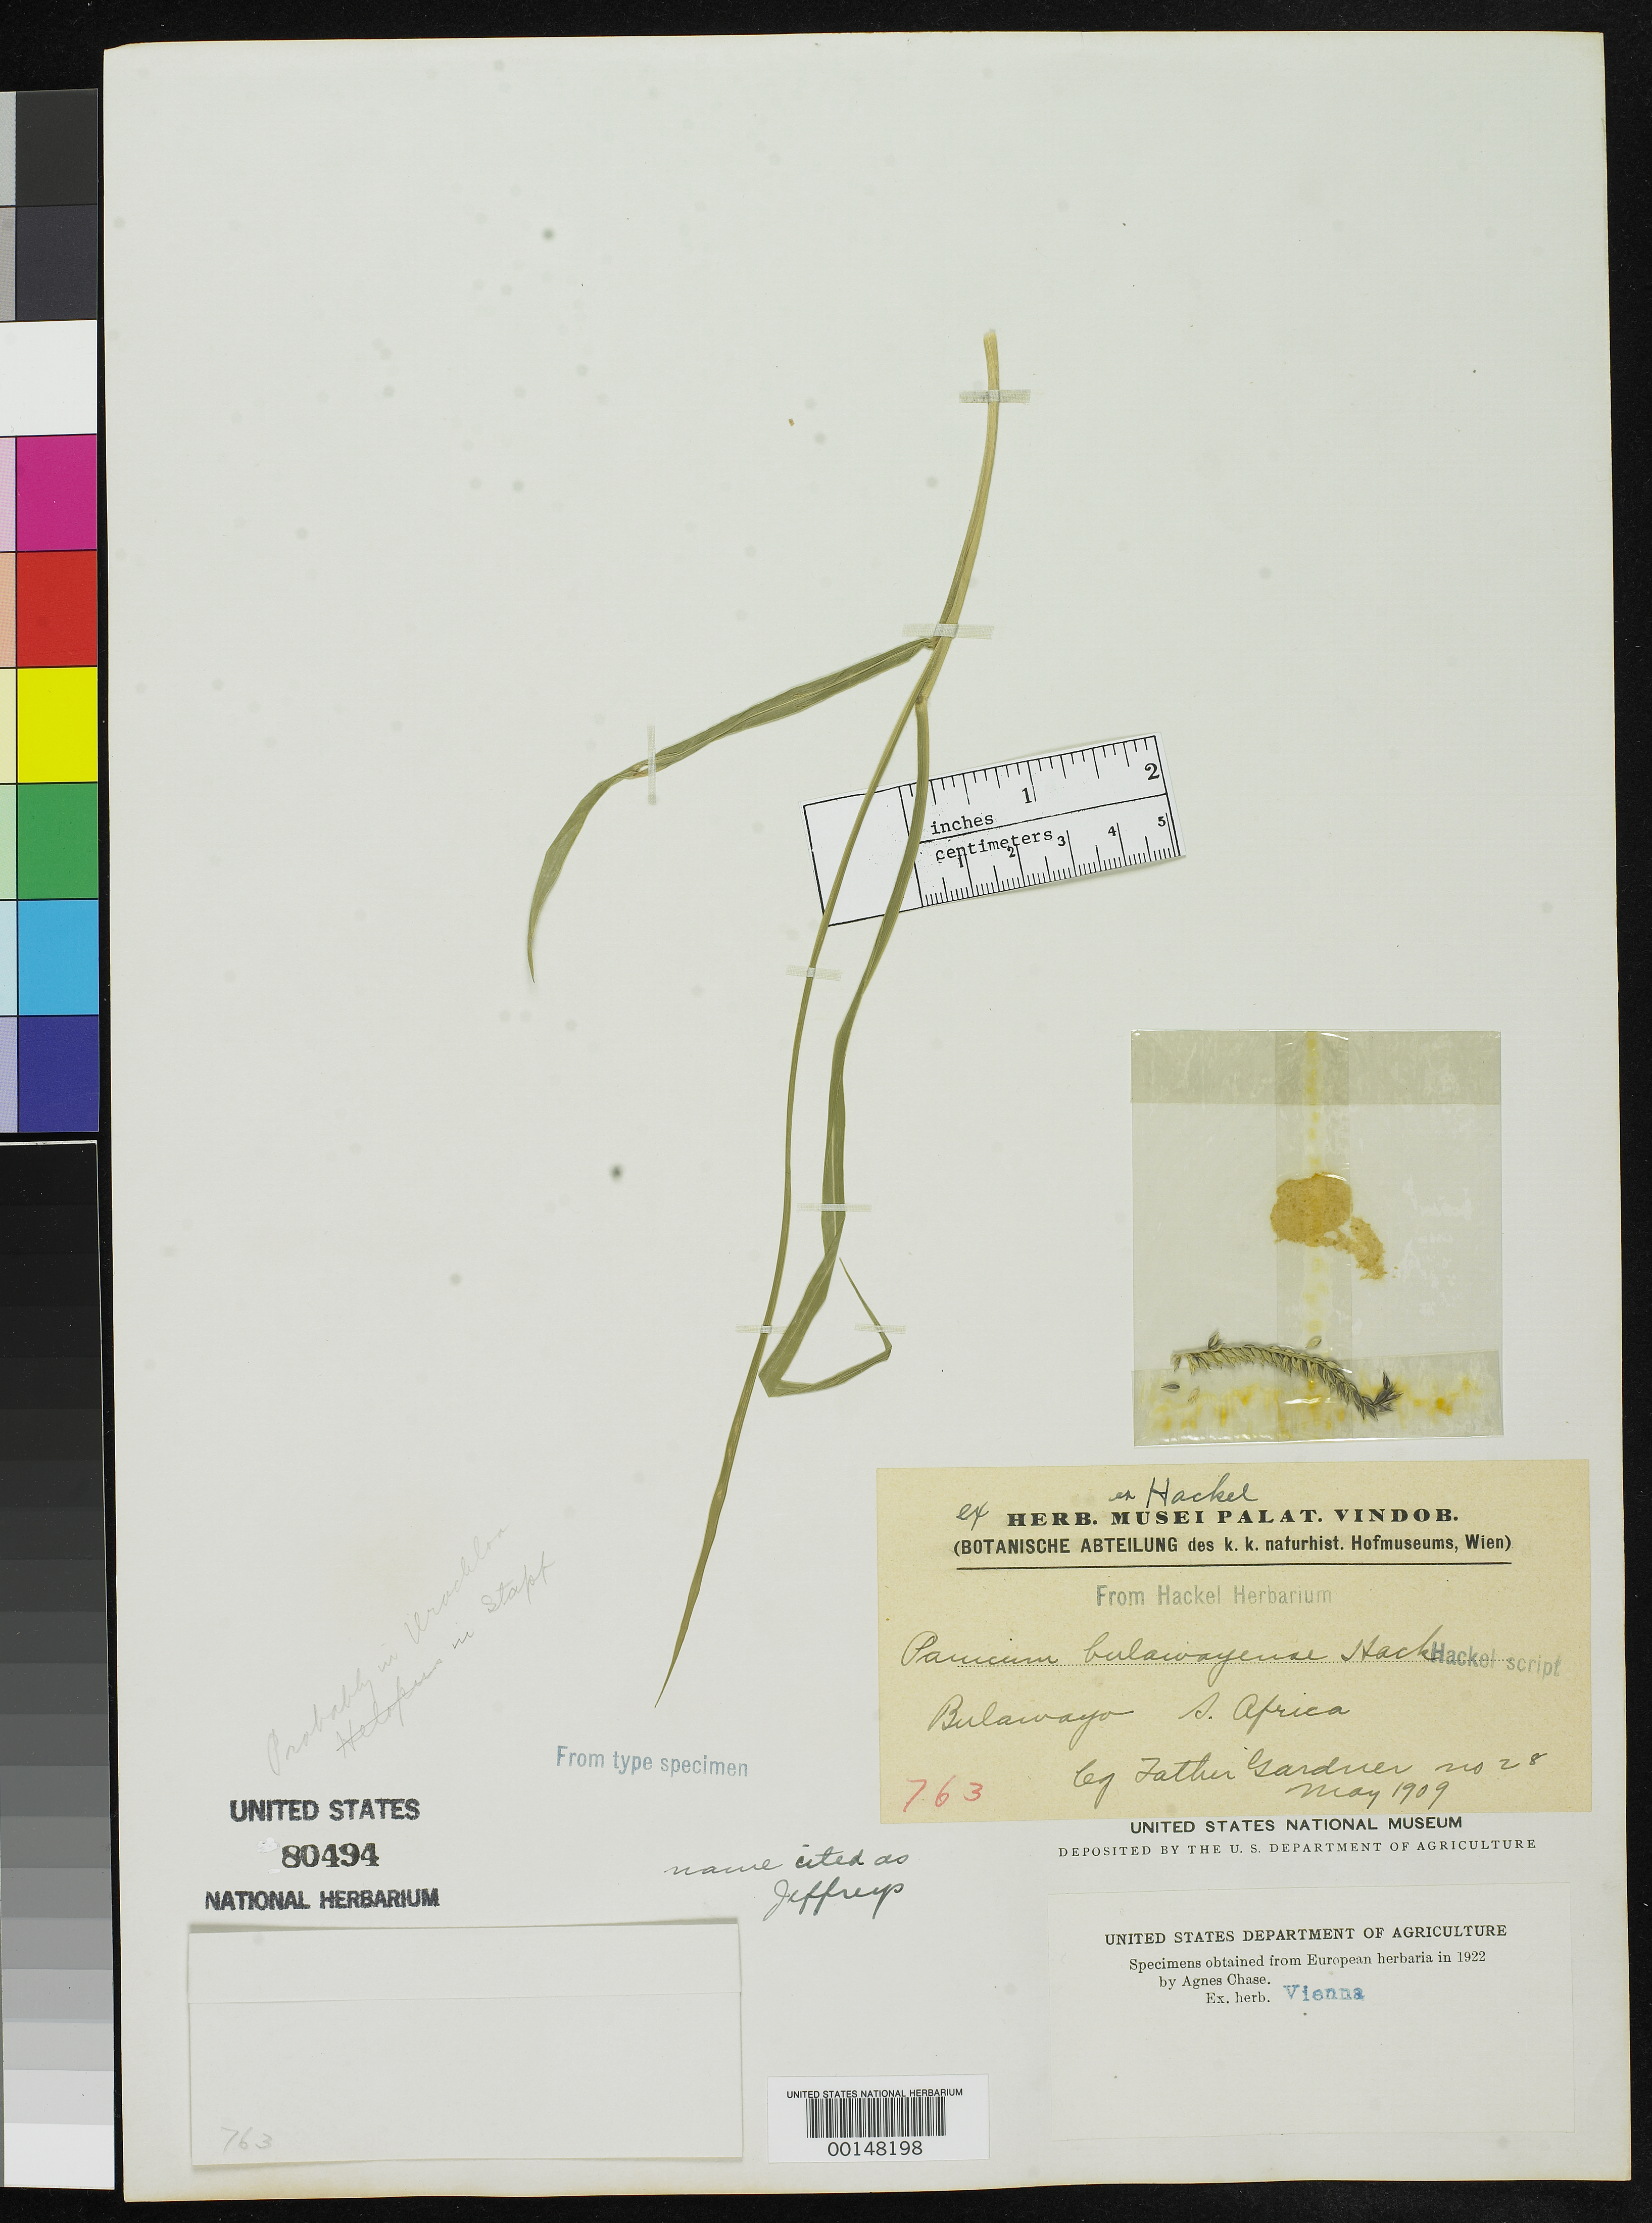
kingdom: Plantae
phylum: Tracheophyta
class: Liliopsida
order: Poales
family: Poaceae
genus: Panicum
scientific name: Panicum bulawayense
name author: Hack.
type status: Type Fragment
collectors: T. Gardner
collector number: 28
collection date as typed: May 1909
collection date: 1909-05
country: Zimbabwe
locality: Bulawayo.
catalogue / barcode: US 80494